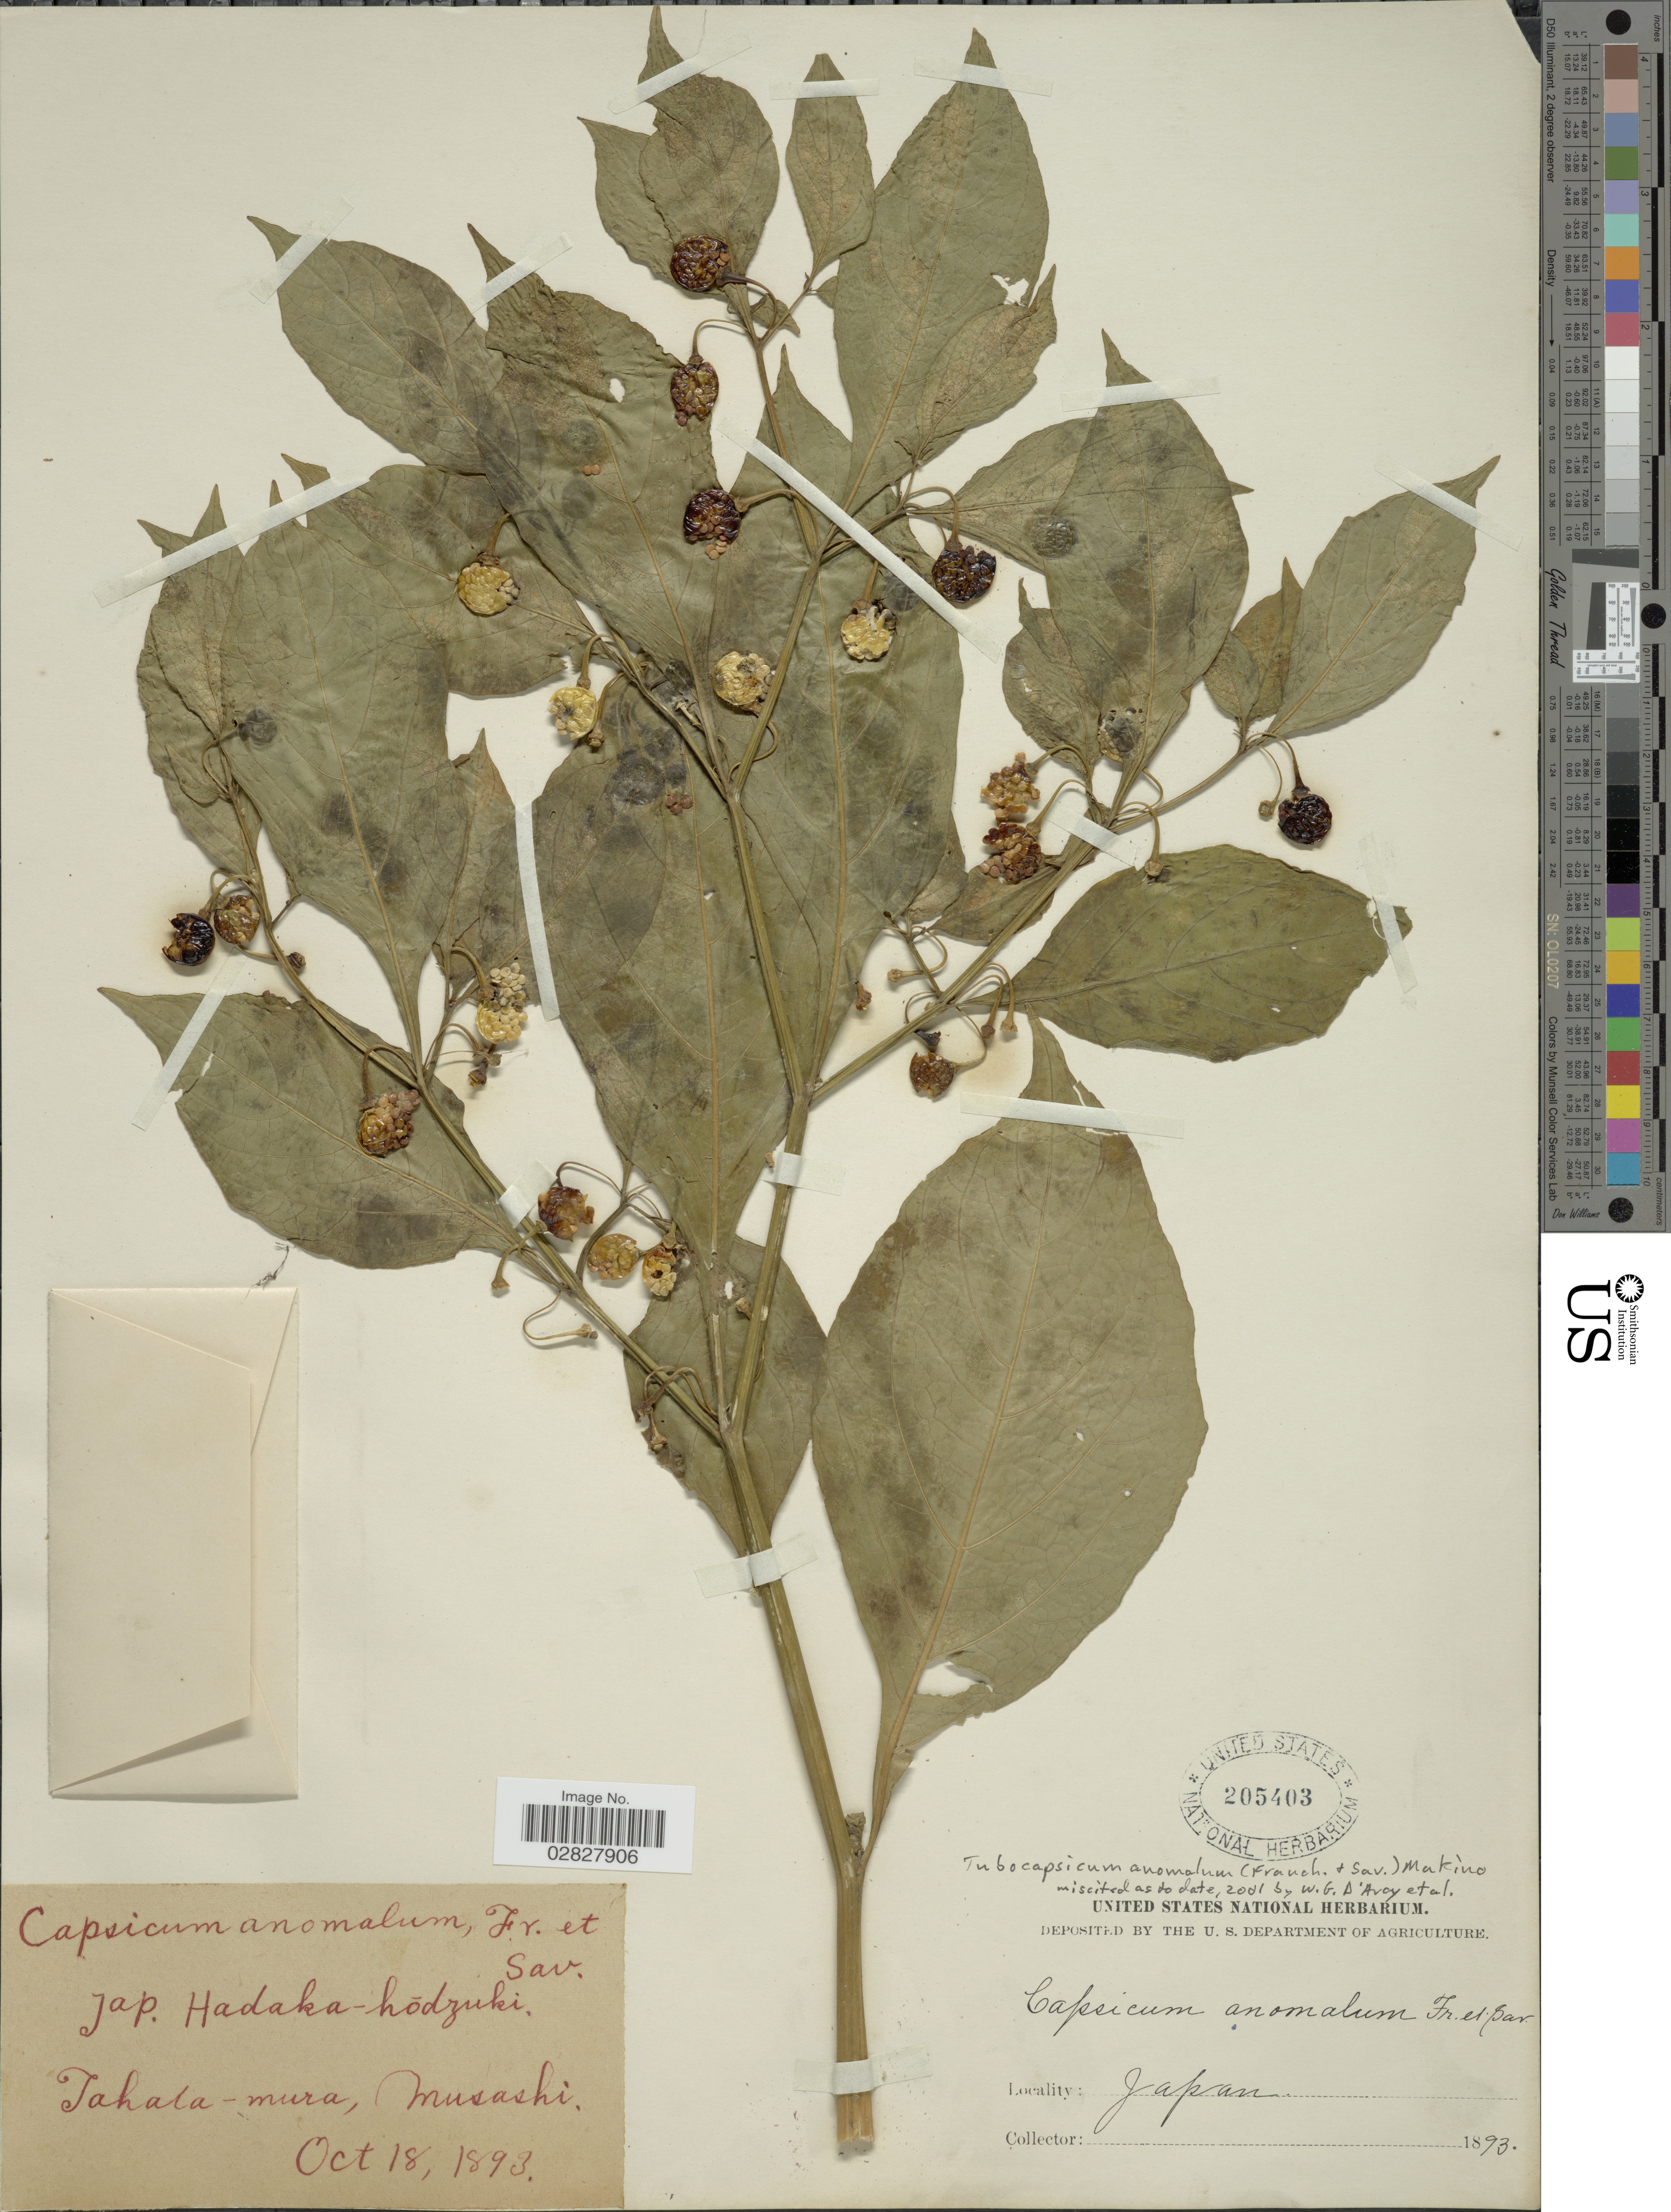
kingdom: Plantae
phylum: Tracheophyta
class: Magnoliopsida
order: Solanales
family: Solanaceae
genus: Tubocapsicum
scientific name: Tubocapsicum anomalum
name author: (Franch. & Sav.) Makino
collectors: ex herb. United States National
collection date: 1893-10-18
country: Japan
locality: Tahata-mura, Musashi.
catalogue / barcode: US 205403